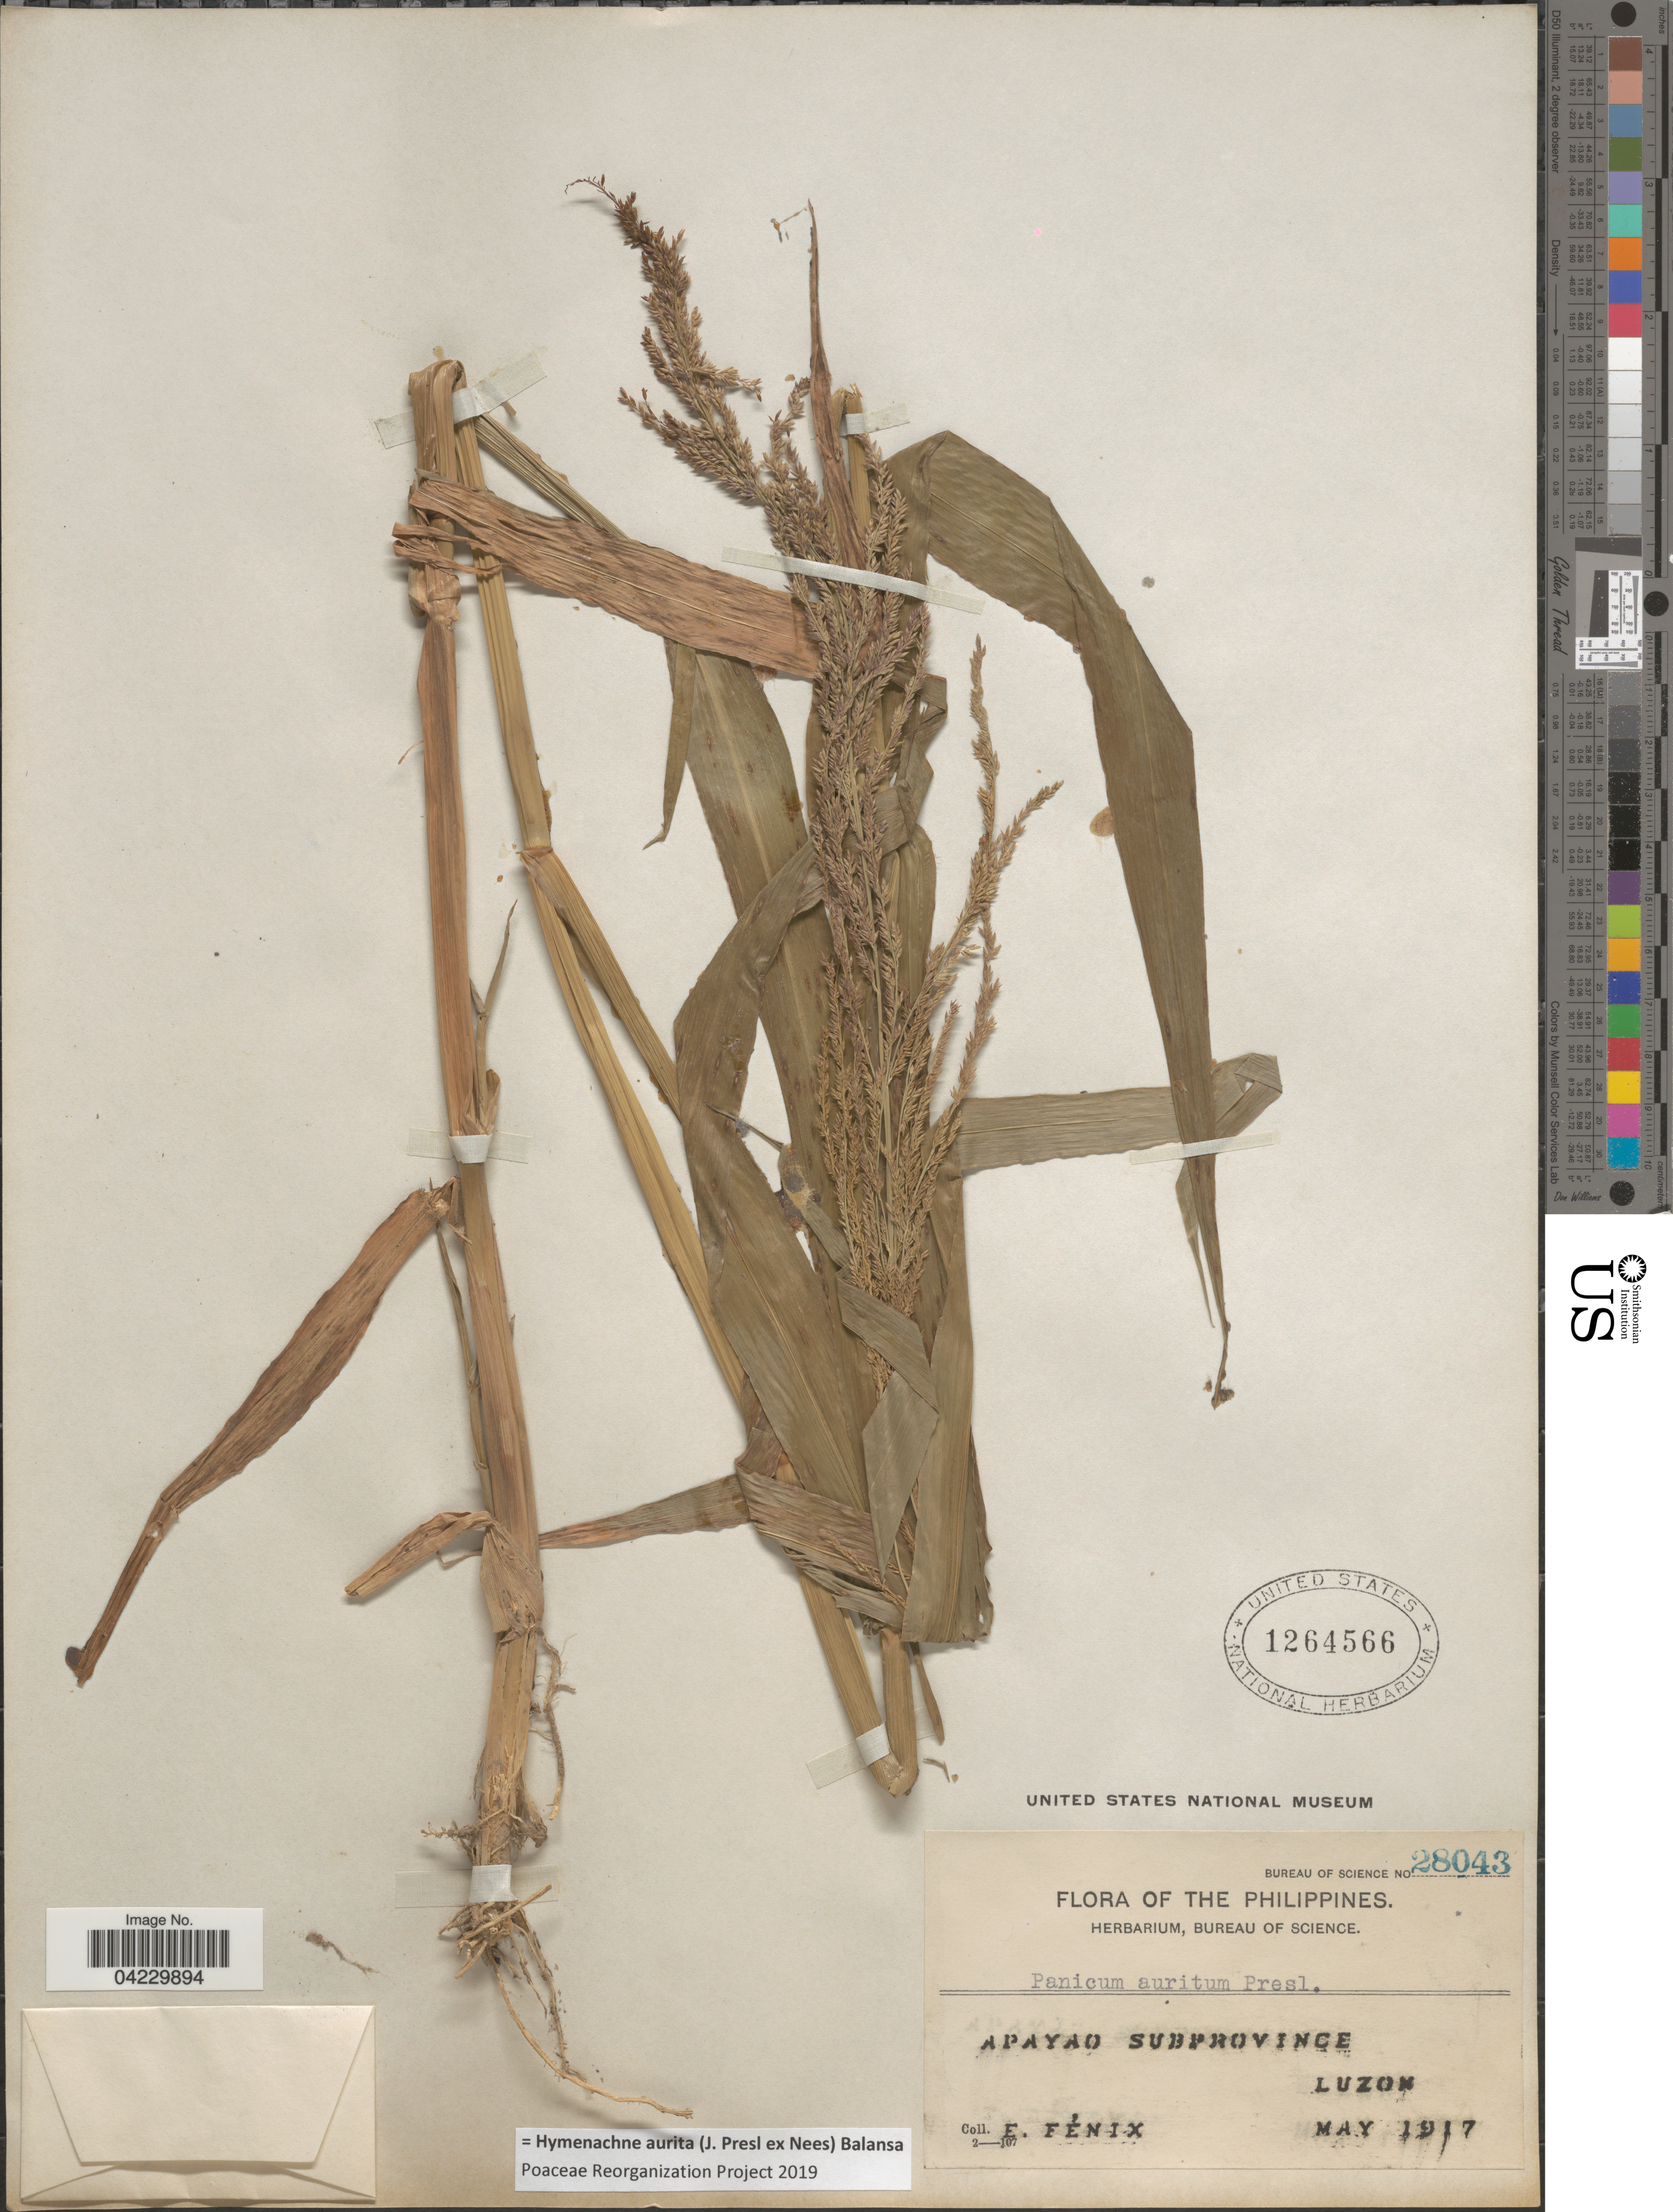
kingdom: Plantae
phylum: Tracheophyta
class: Liliopsida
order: Poales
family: Poaceae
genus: Hymenachne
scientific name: Hymenachne aurita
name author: (J. Presl ex Nees) Balansa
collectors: E. Fénix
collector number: Bureau of Science 28043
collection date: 1917-05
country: Philippines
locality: Apayao Subprovince, Luzon.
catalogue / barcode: US 1264566